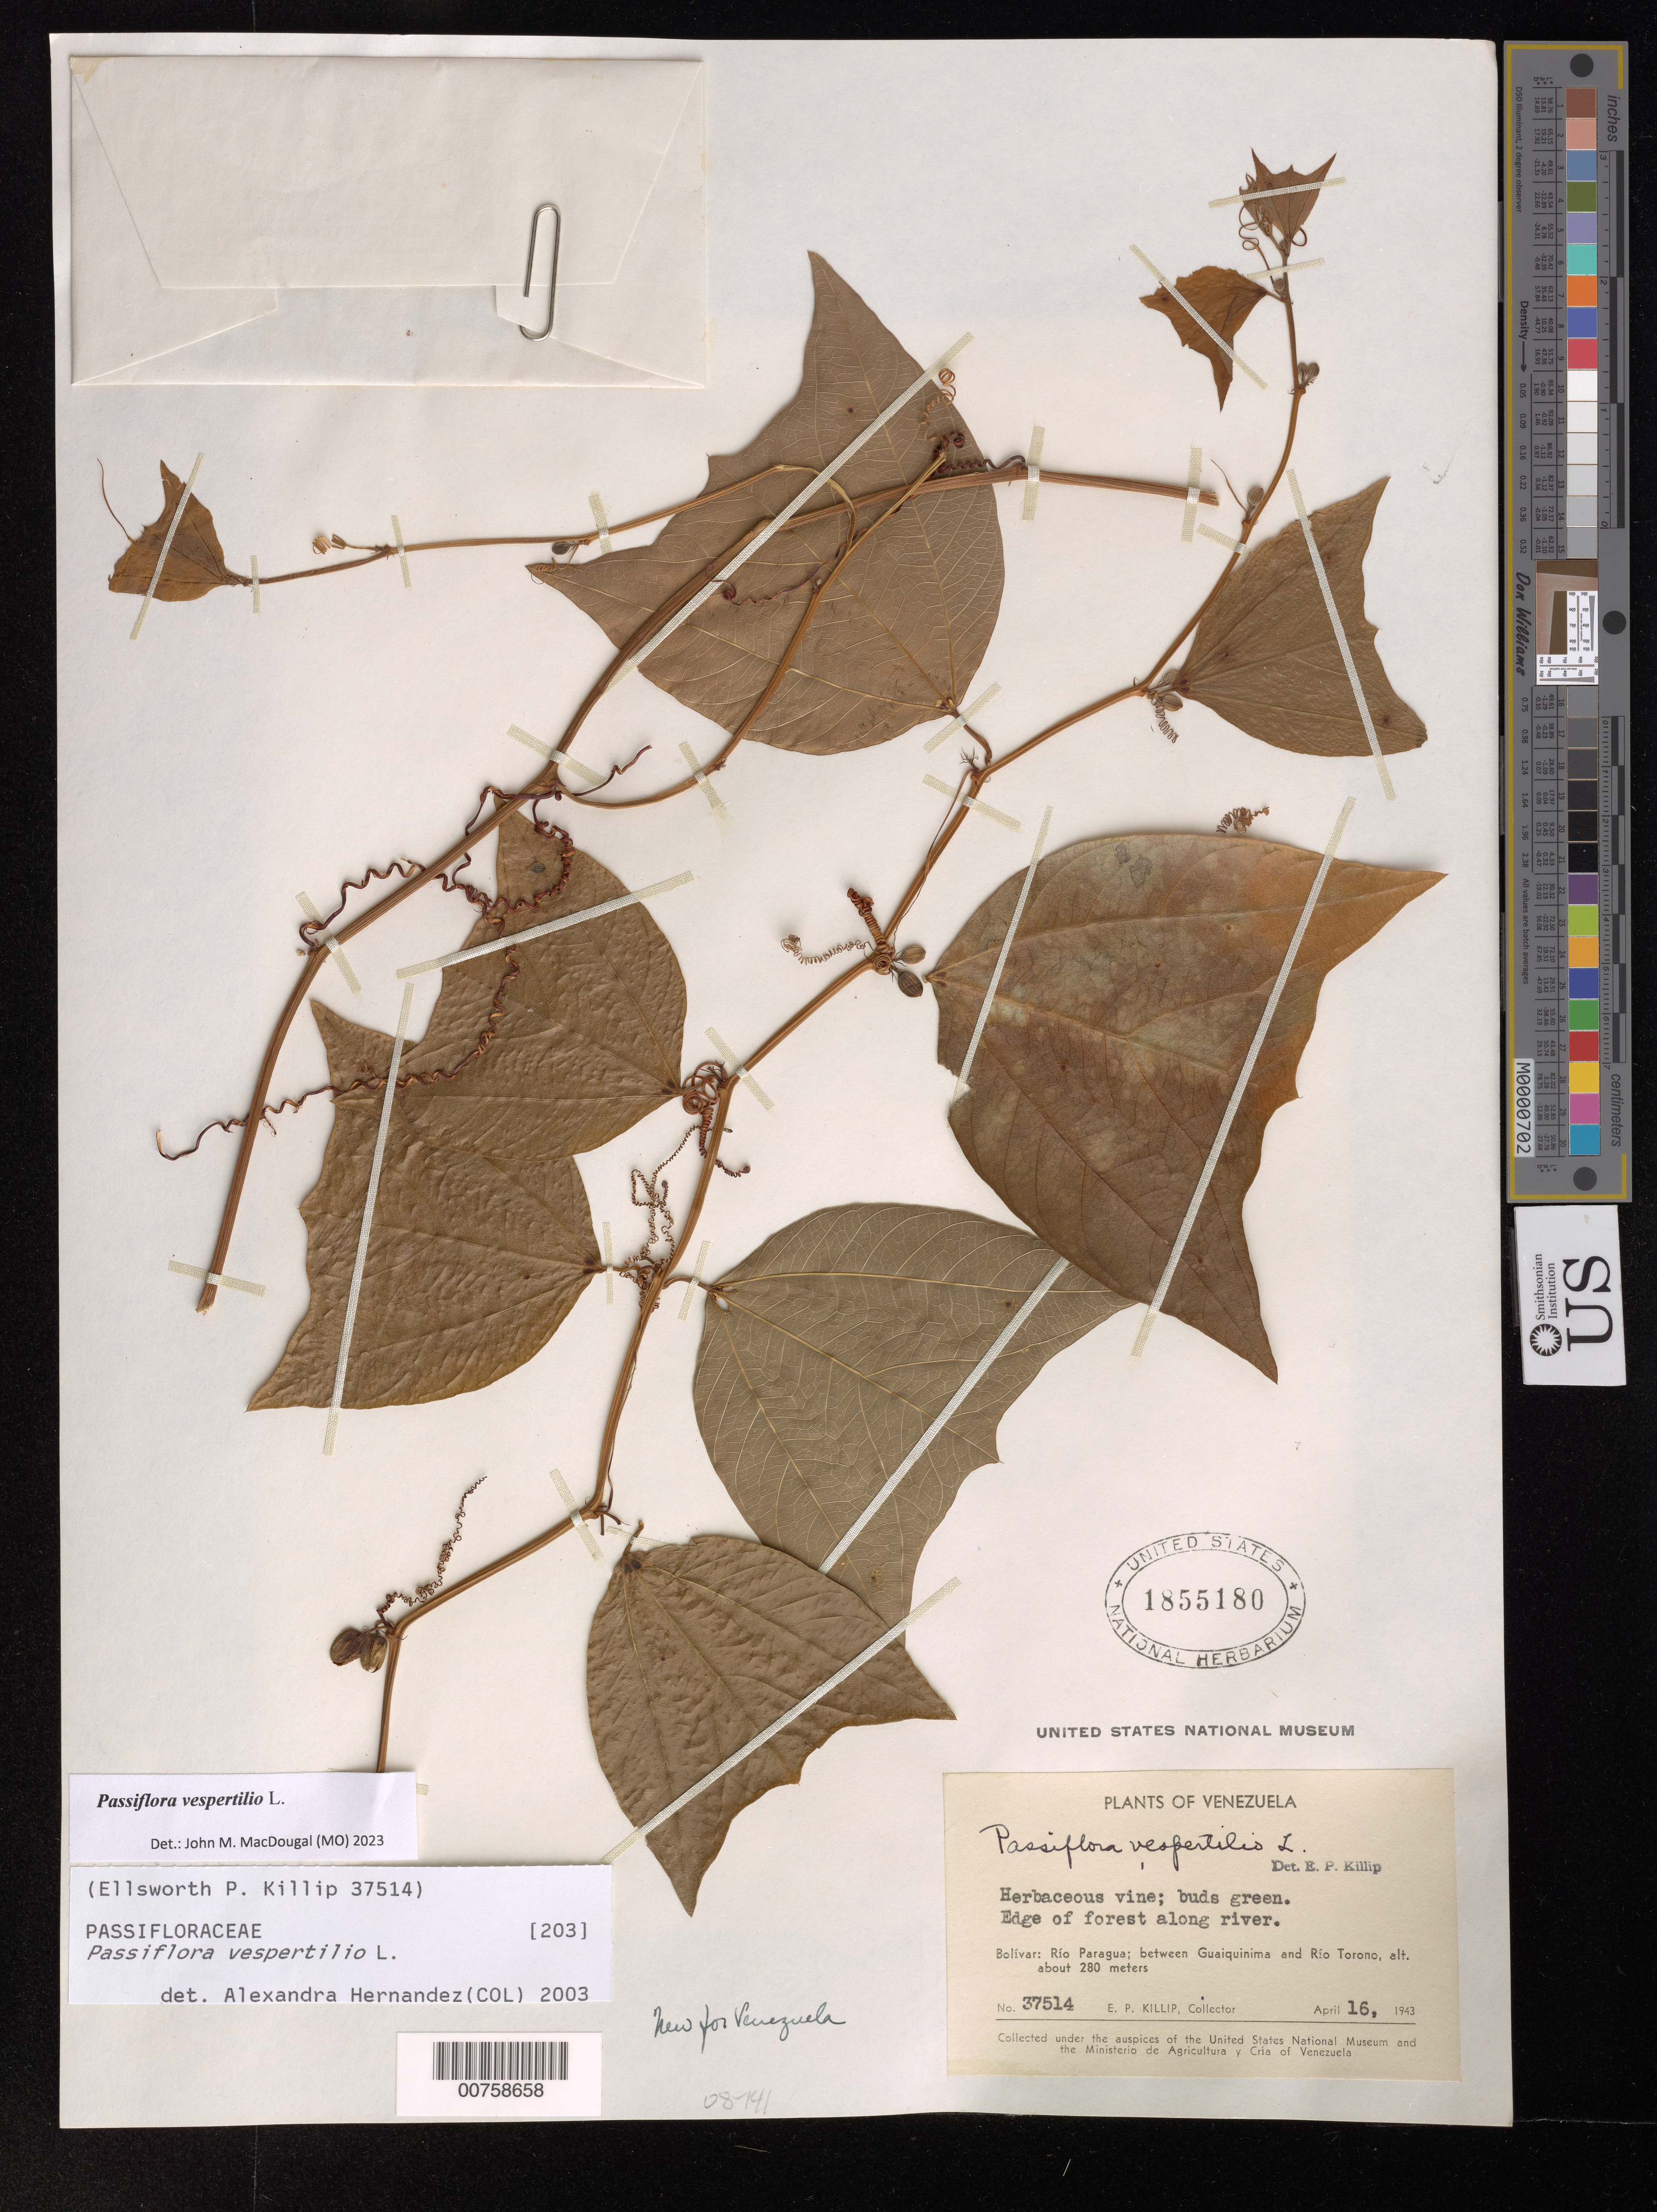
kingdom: Plantae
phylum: Tracheophyta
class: Magnoliopsida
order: Malpighiales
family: Passifloraceae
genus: Passiflora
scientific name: Passiflora vespertilio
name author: L.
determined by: Killip, Ellsworth P.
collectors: E. P. Killip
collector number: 37514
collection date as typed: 16-Apr-43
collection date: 1943-04-16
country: Venezuela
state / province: Bolívar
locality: Río Paragua, between Guaiquinima and Río Torono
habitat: Edge of forest, along river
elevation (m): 280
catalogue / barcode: US 1855180